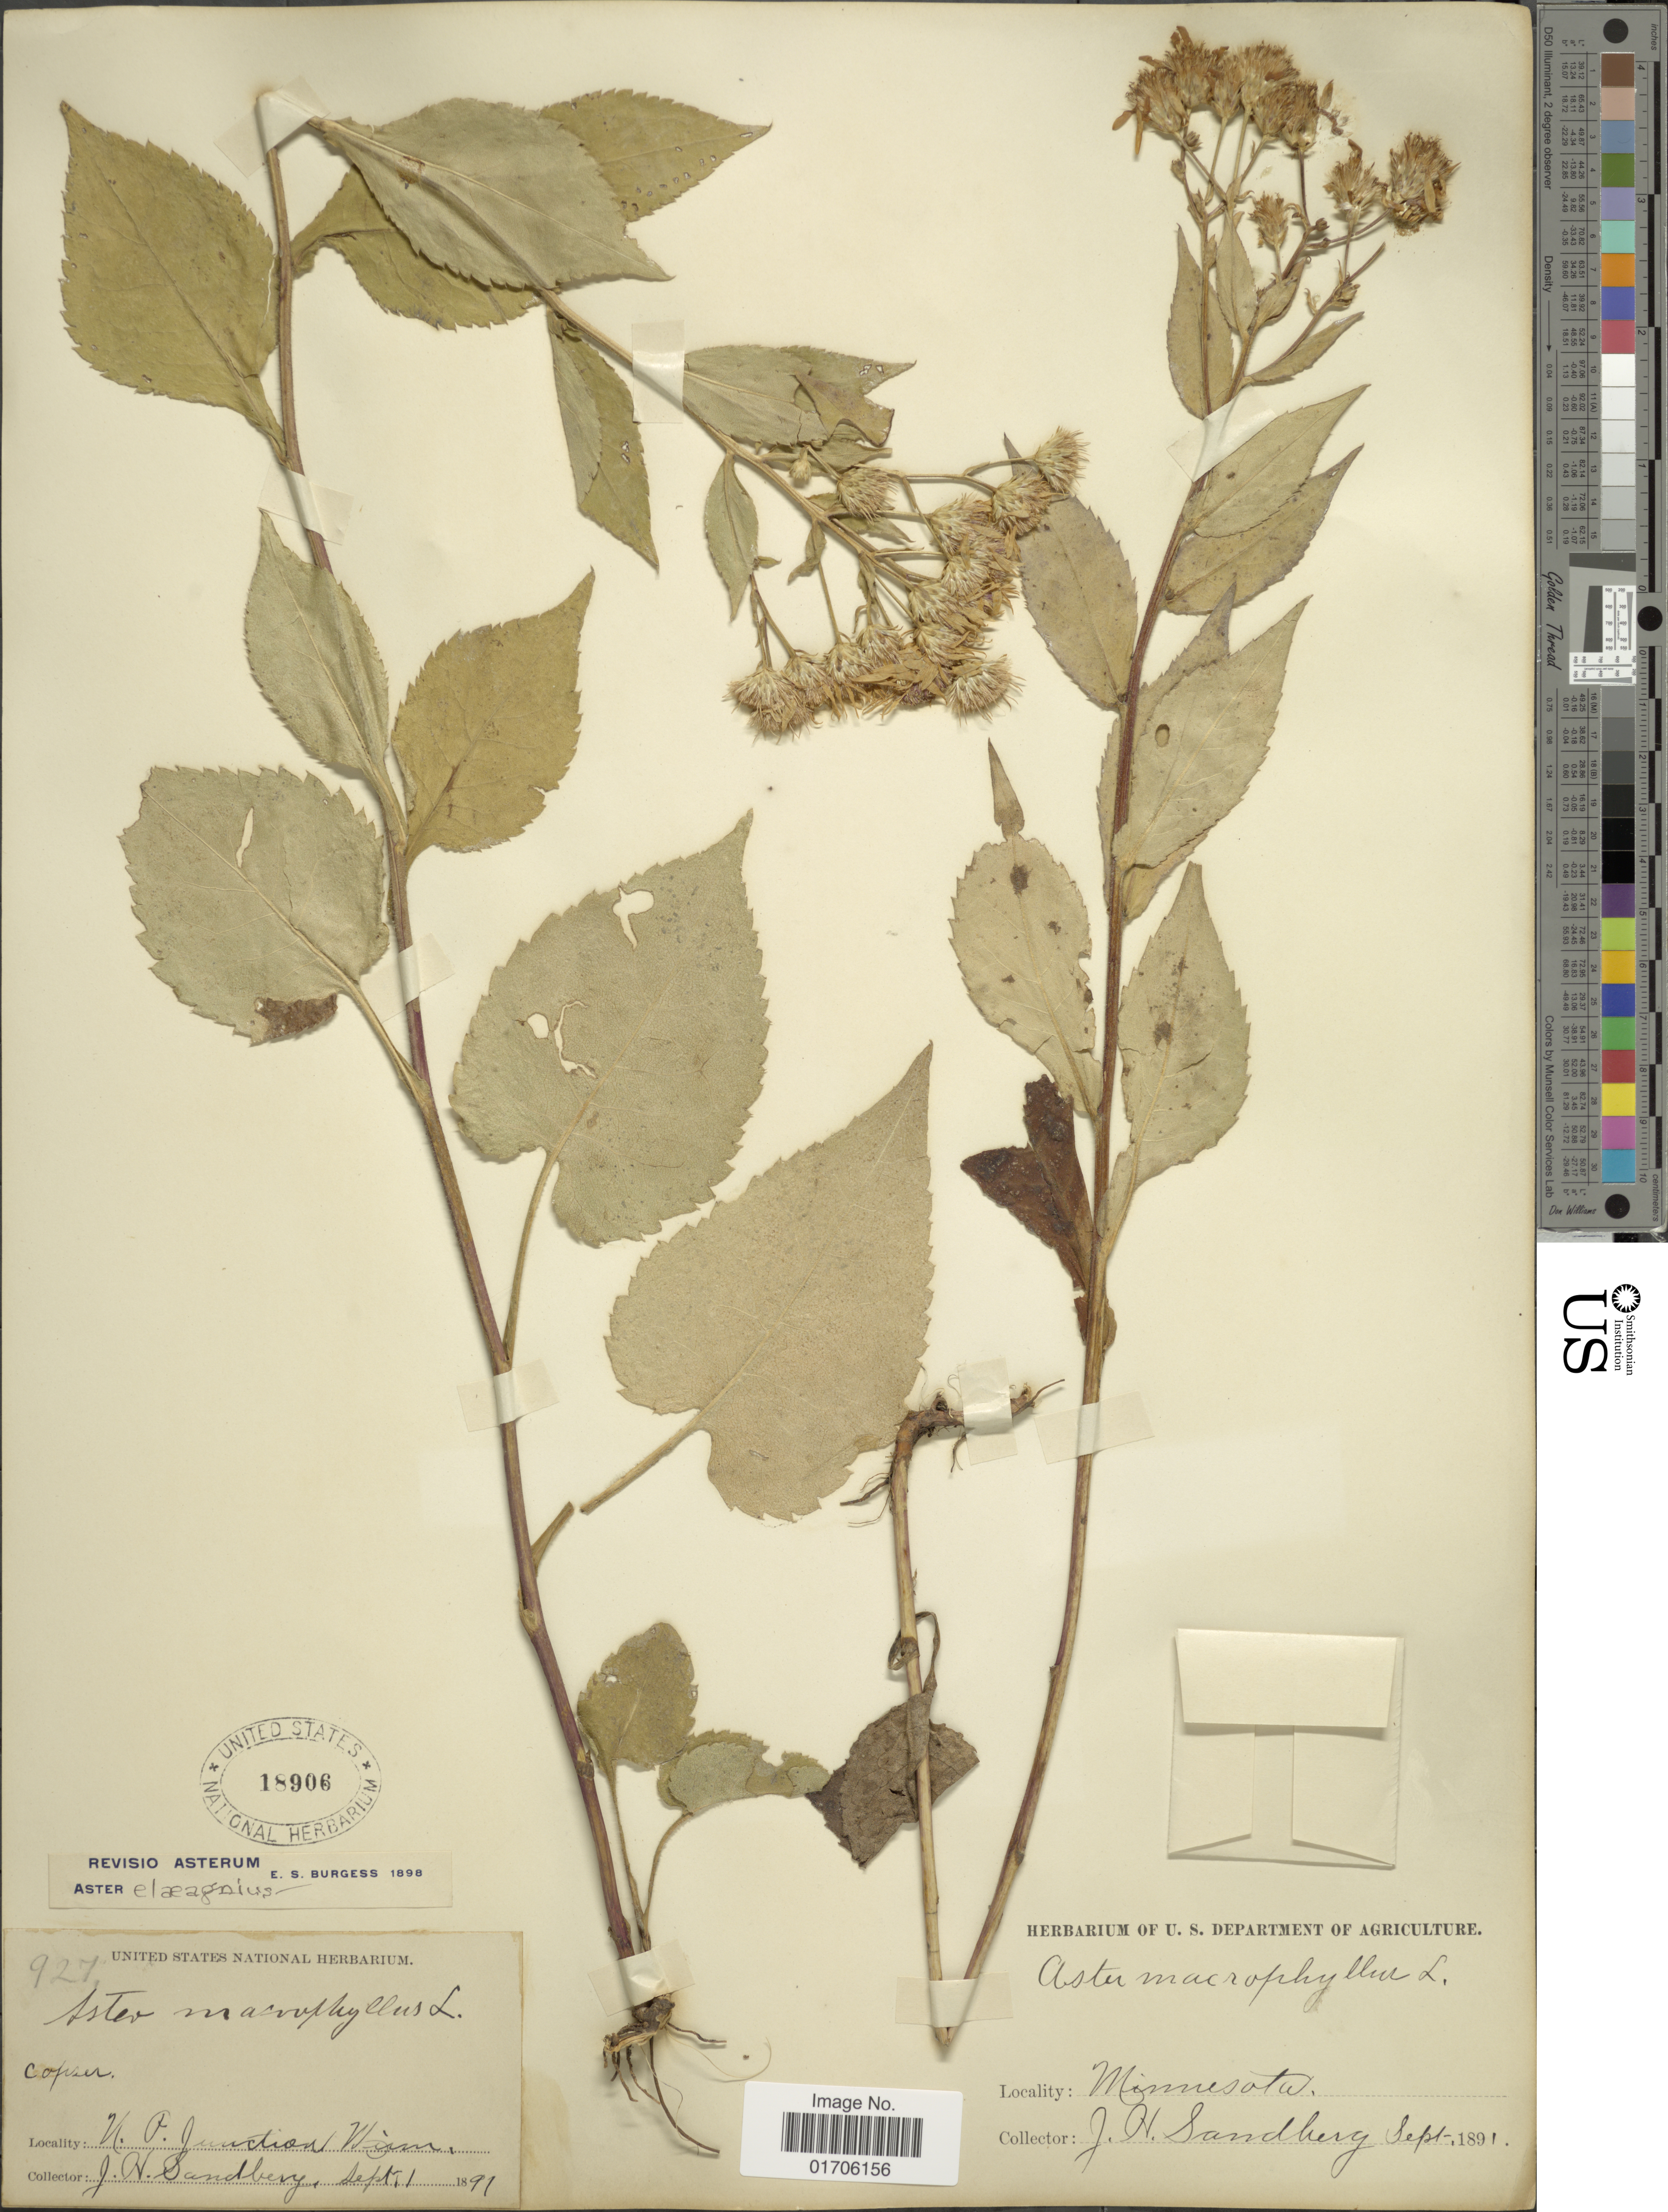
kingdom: Plantae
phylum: Tracheophyta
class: Magnoliopsida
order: Asterales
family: Asteraceae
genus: Aster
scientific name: Aster elaegnius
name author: E.S. Burgess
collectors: J. H. Sandberg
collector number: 927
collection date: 1891-09-01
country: United States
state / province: Minnesota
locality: N.F. Junction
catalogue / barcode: US 18906